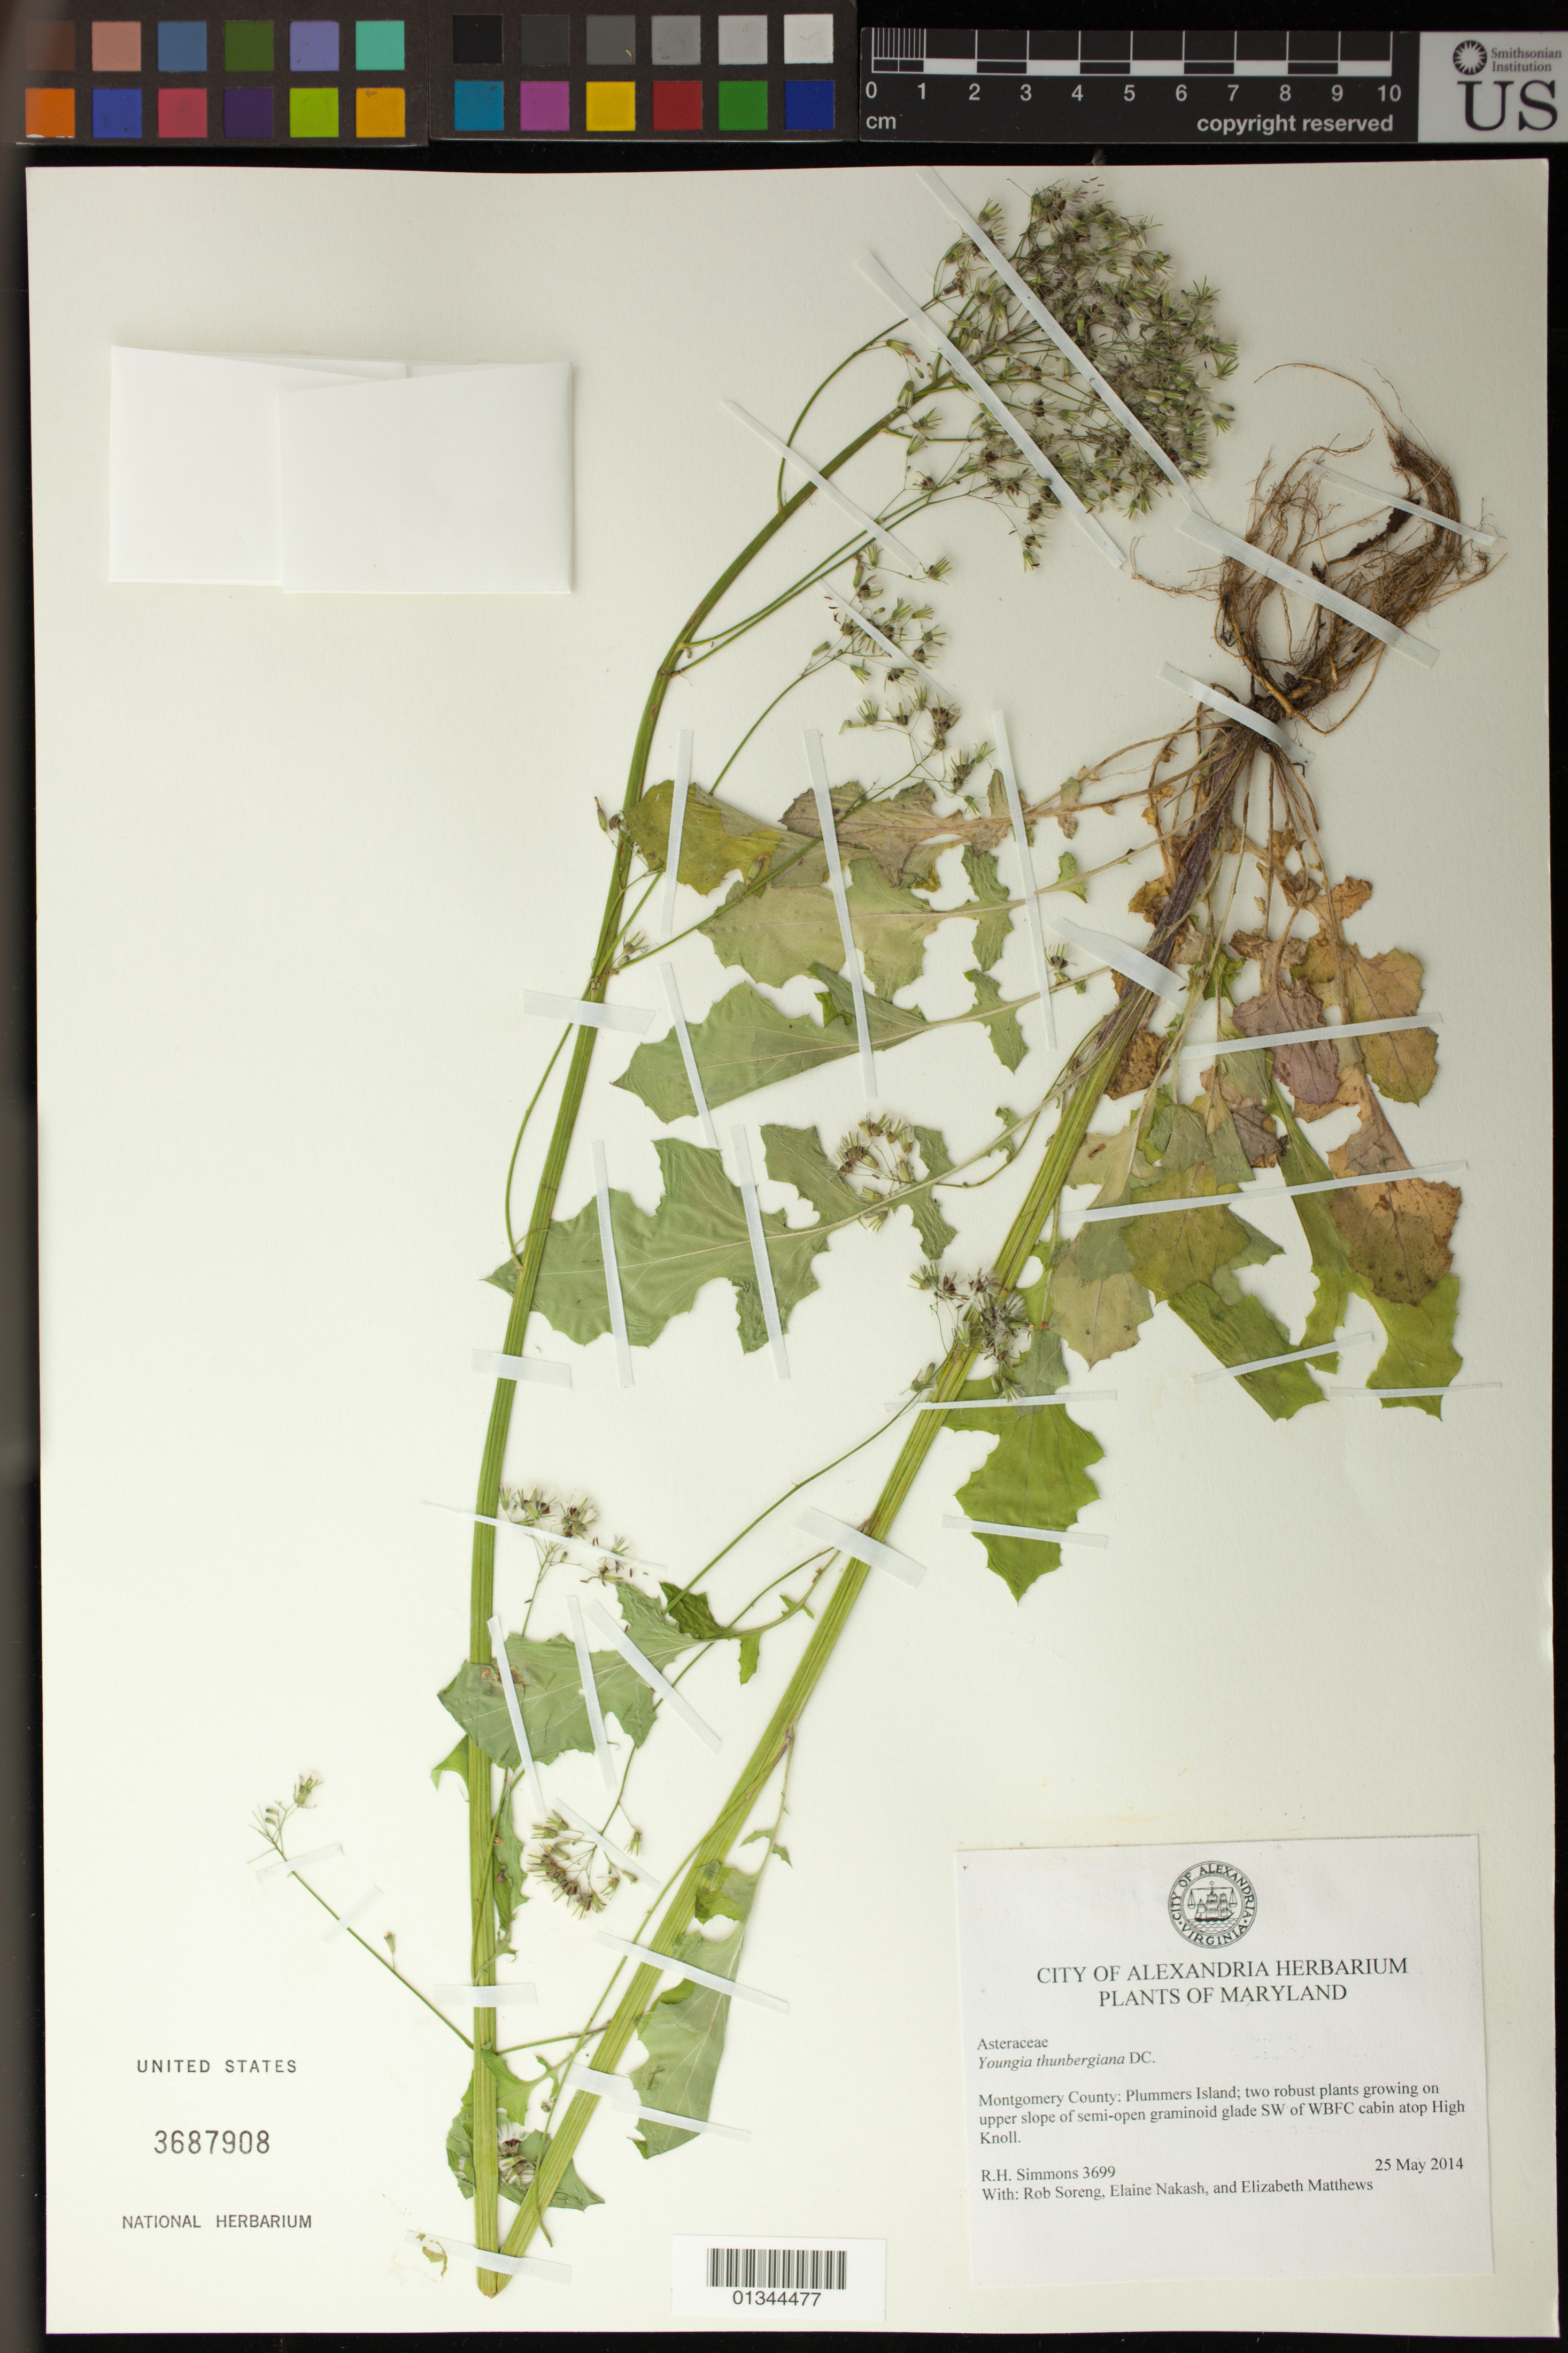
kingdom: Plantae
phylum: Tracheophyta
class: Magnoliopsida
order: Asterales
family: Asteraceae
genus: Youngia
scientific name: Youngia japonica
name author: (L.) DC.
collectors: R. H. Simmons, R. J. Soreng, E. Nakash & E. Matthews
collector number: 3699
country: United States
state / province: Maryland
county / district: Montgomery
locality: Plummers Island, SW of WBFC cabin atop High Knoll.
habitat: Growing on upper slope of semi-open graminoid glade.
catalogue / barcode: US 3687908